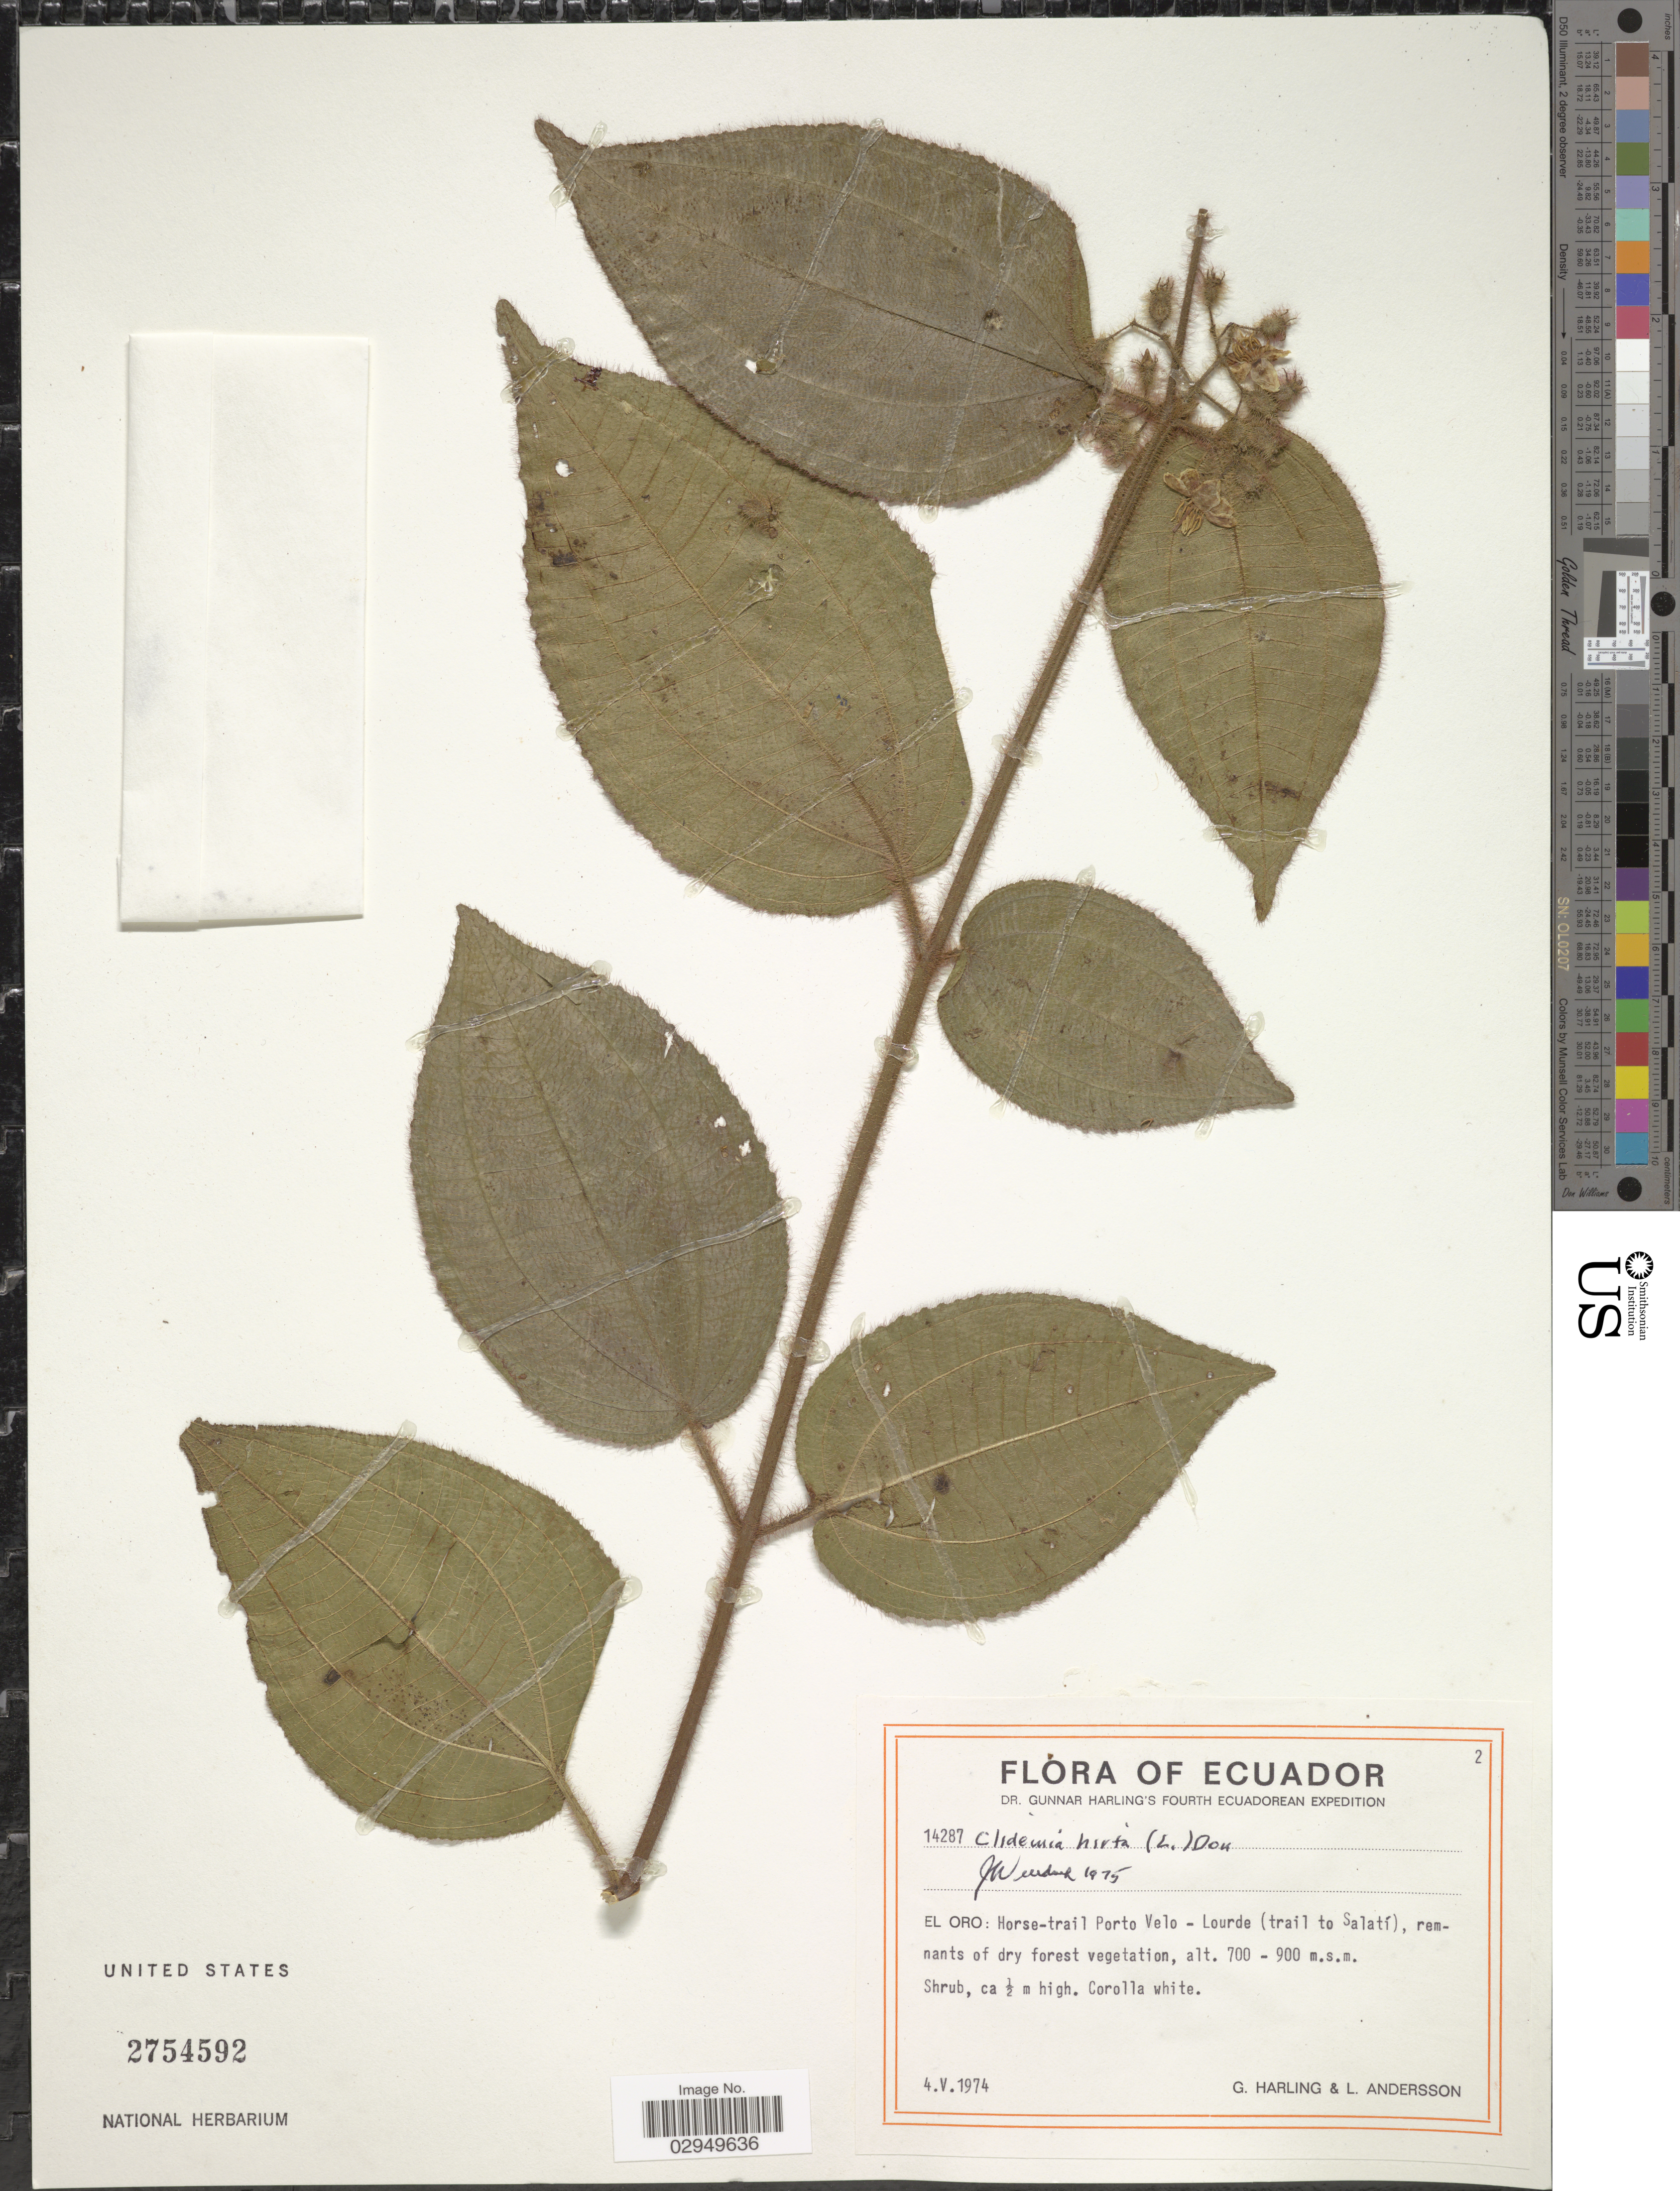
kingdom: Plantae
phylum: Tracheophyta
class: Magnoliopsida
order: Myrtales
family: Melastomataceae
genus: Clidemia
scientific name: Clidemia hirta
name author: (L.) D. Don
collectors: G. Harling & L. Andersson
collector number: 14287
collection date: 1974-05-04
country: Ecuador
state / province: El Oro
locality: Horse-trail Porto Velo - Lourde (trail to Salatí).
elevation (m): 700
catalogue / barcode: US 2754592